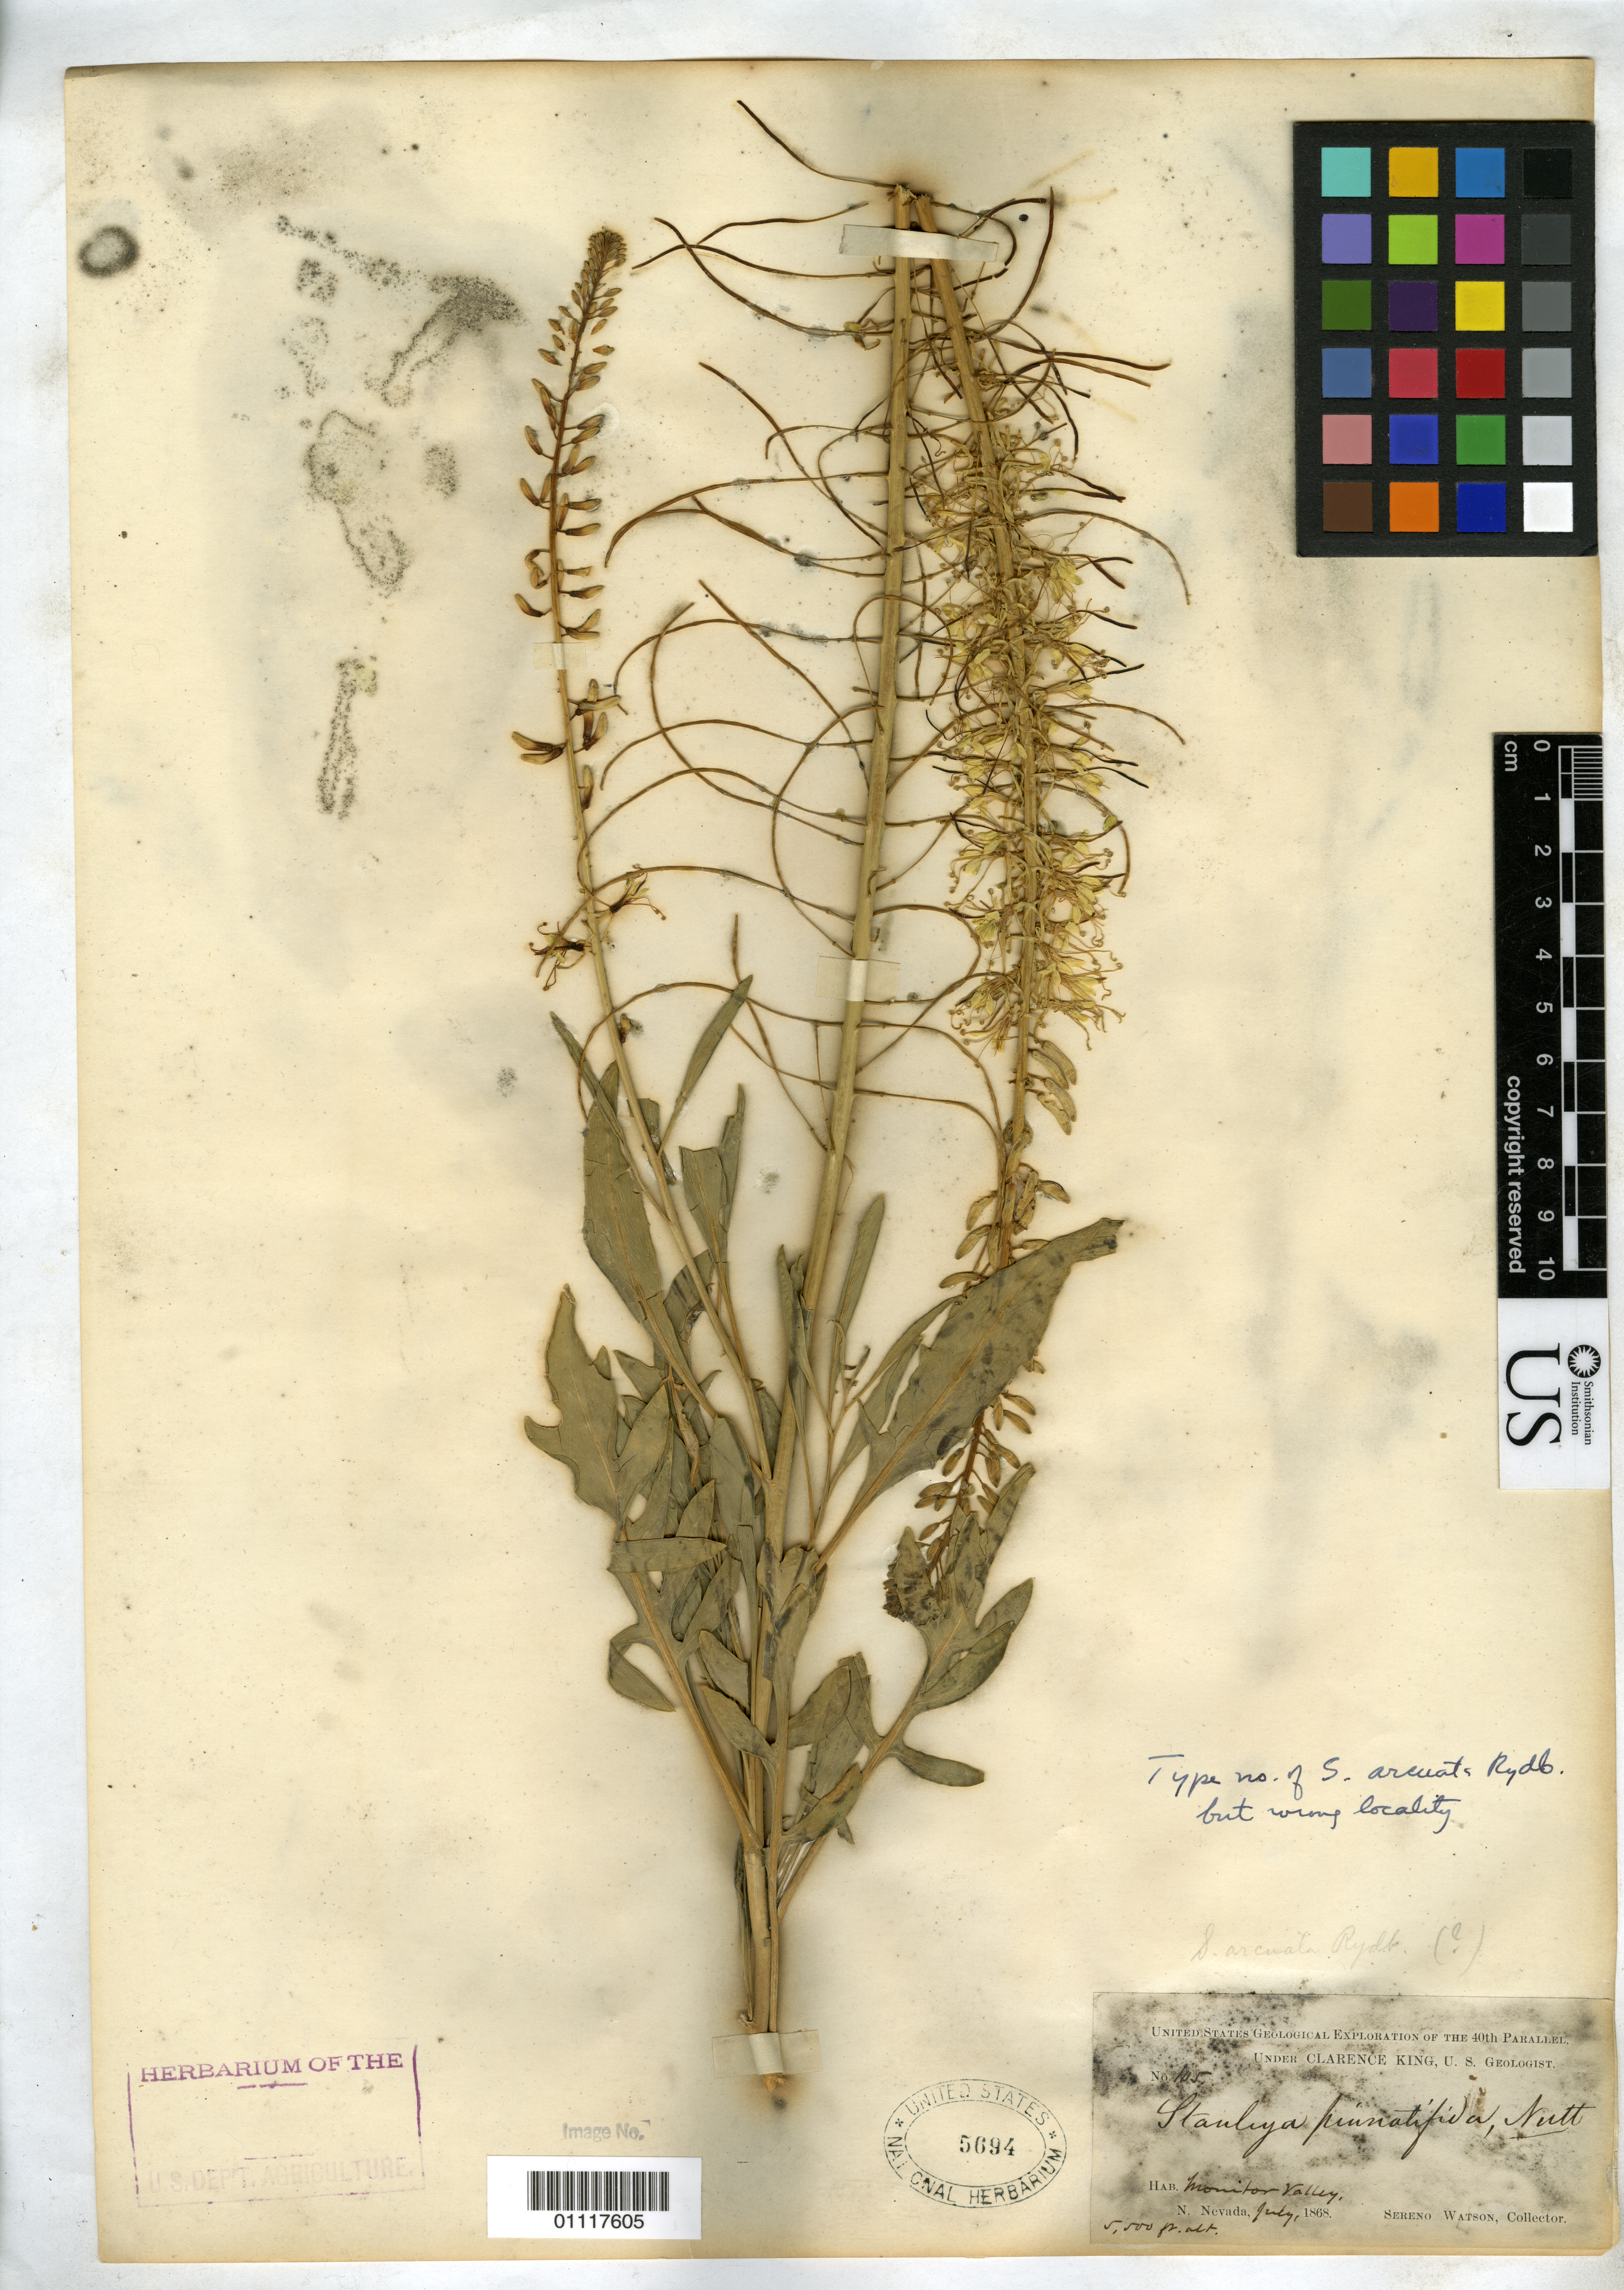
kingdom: Plantae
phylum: Tracheophyta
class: Magnoliopsida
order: Brassicales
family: Brassicaceae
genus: Stanleya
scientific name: Stanleya arcuata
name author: Rydb.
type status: Possible Type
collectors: S. Watson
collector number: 105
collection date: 1868-07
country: United States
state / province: Nevada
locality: Monitor Valley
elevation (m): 1676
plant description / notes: Same collection number as type but dubiously type material (does not match type locality or date). Protologue, "Unionville Valley, 1868, S. Watson, 105 (type in herb. Columbia University". Holotype (NY) matches locality cited in protologue & was collected June 1868.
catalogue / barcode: US 5694